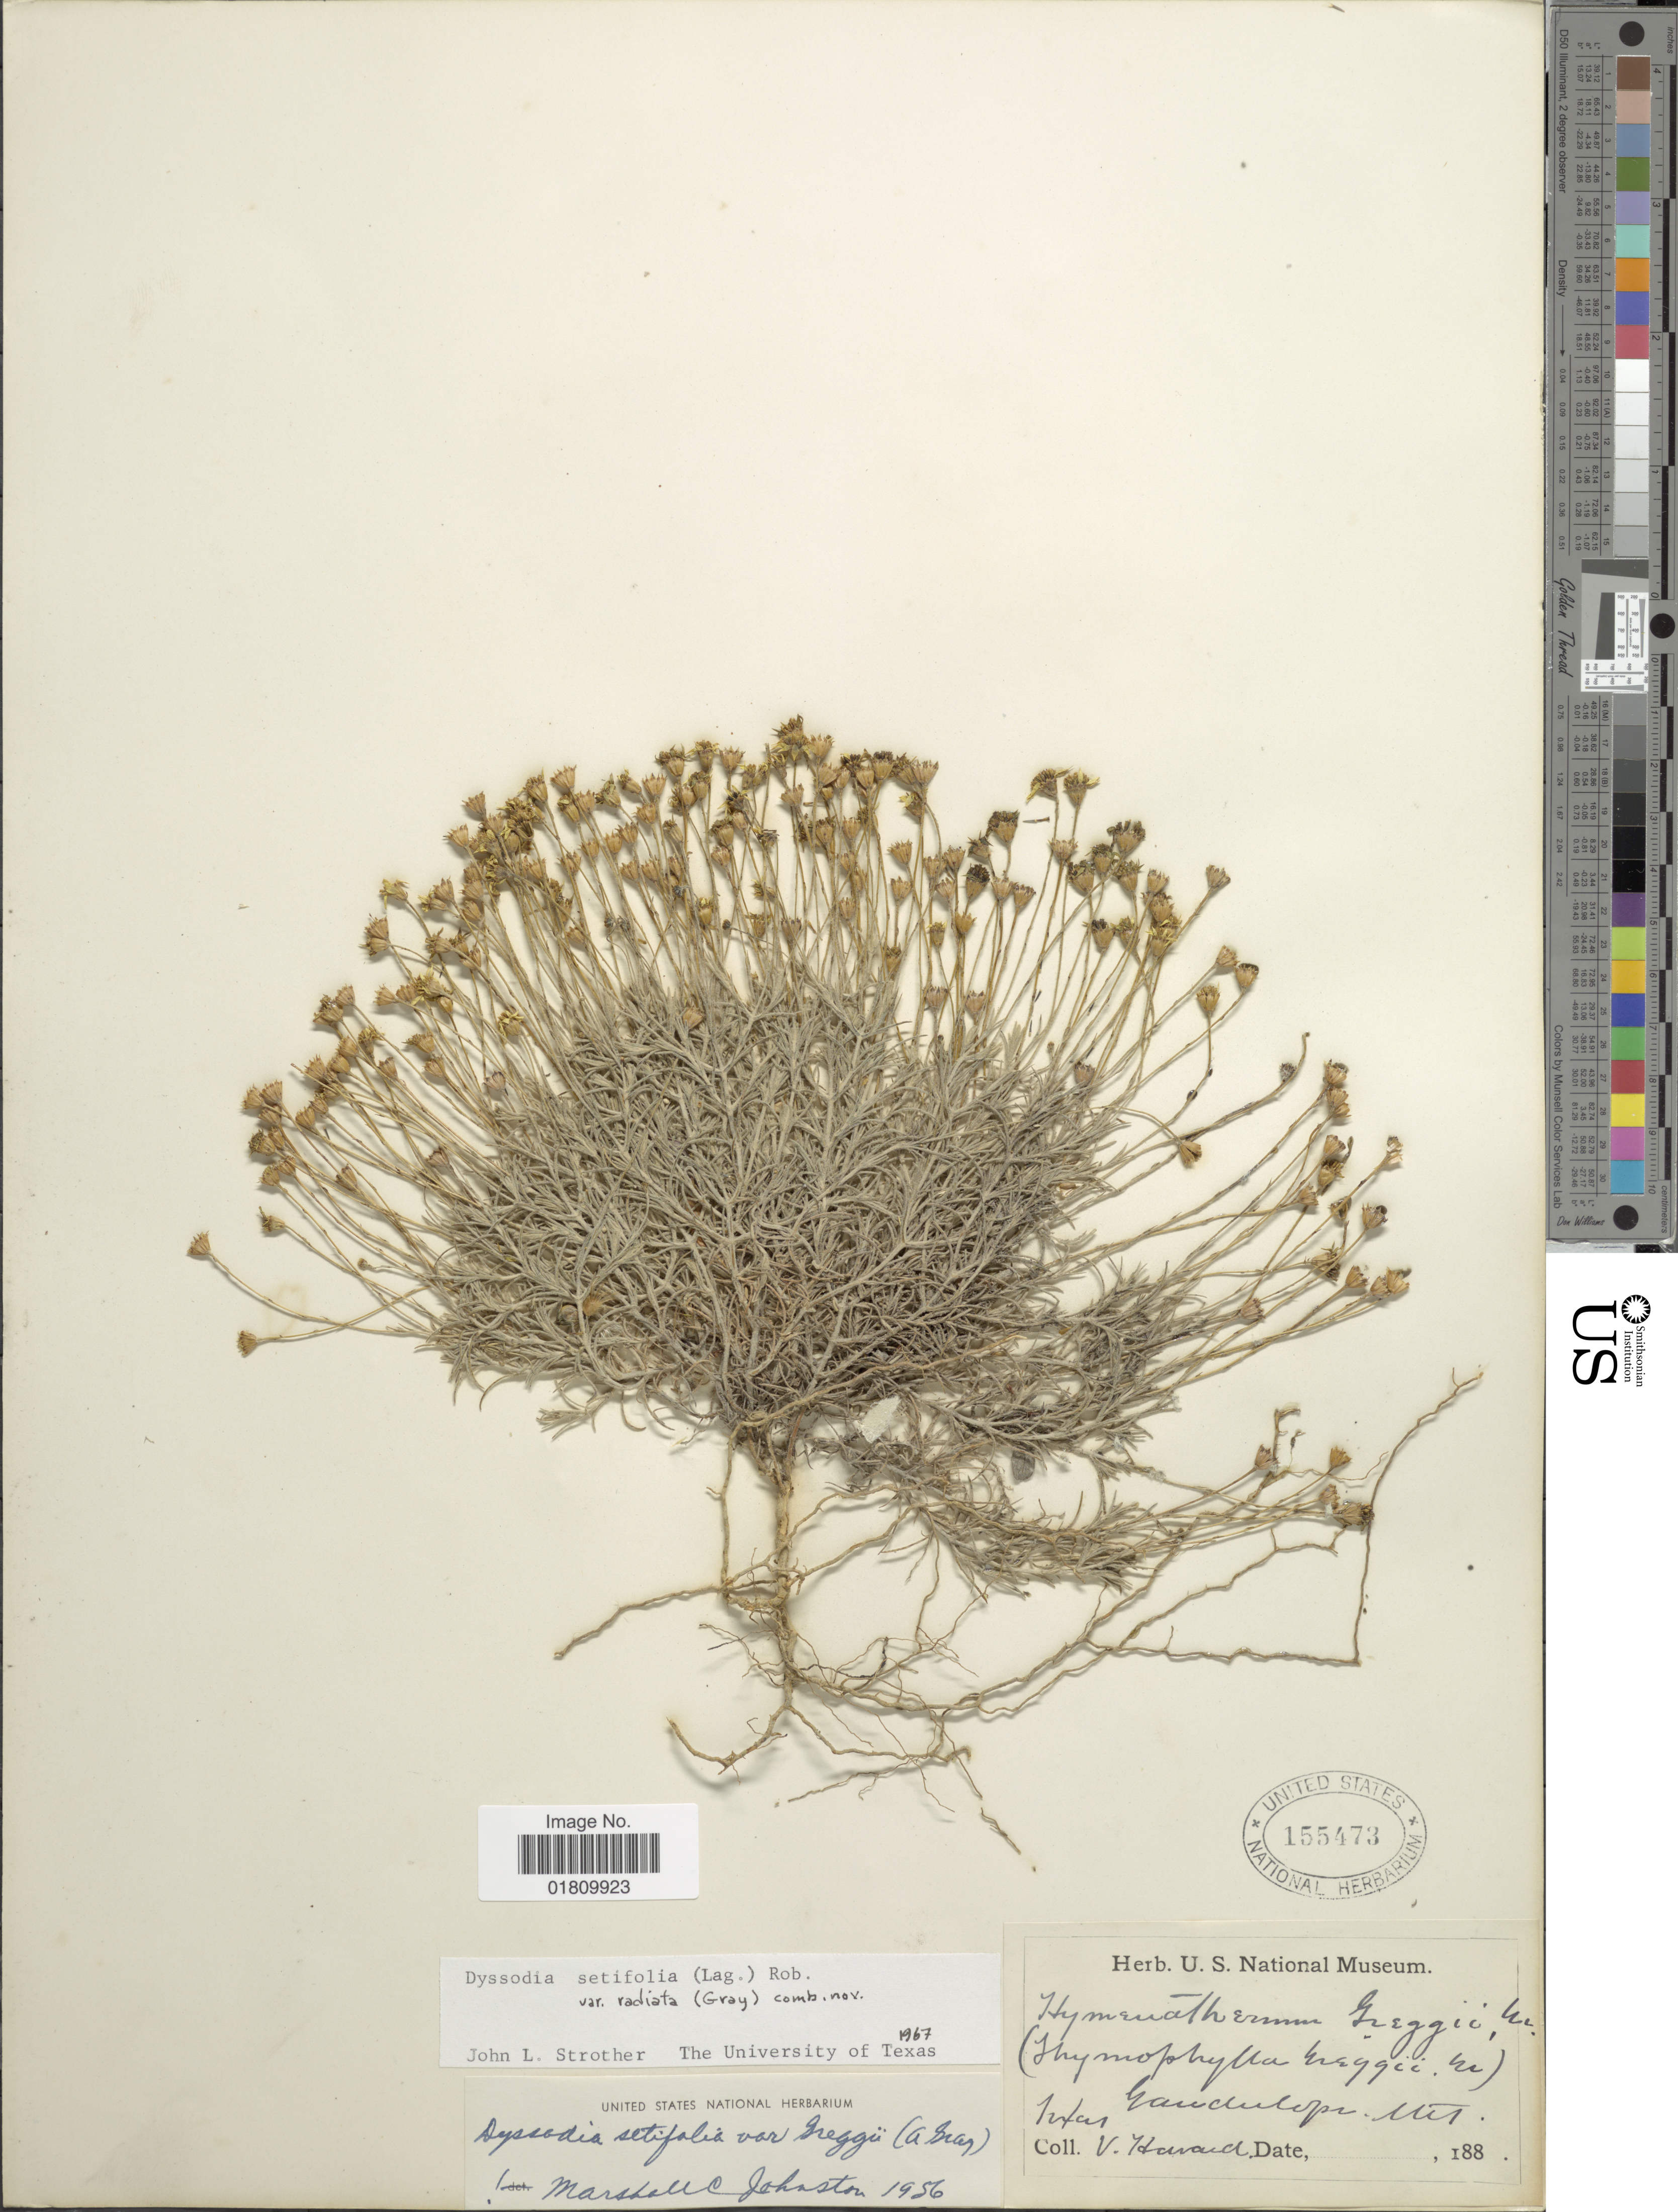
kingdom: Plantae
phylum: Tracheophyta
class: Magnoliopsida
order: Asterales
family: Asteraceae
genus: Thymophylla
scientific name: Thymophylla setifolia var. radiata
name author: (A. Gray) Strother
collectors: V. Havard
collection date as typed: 188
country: United States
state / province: Texas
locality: Guadalupe Mts.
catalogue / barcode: US 155473